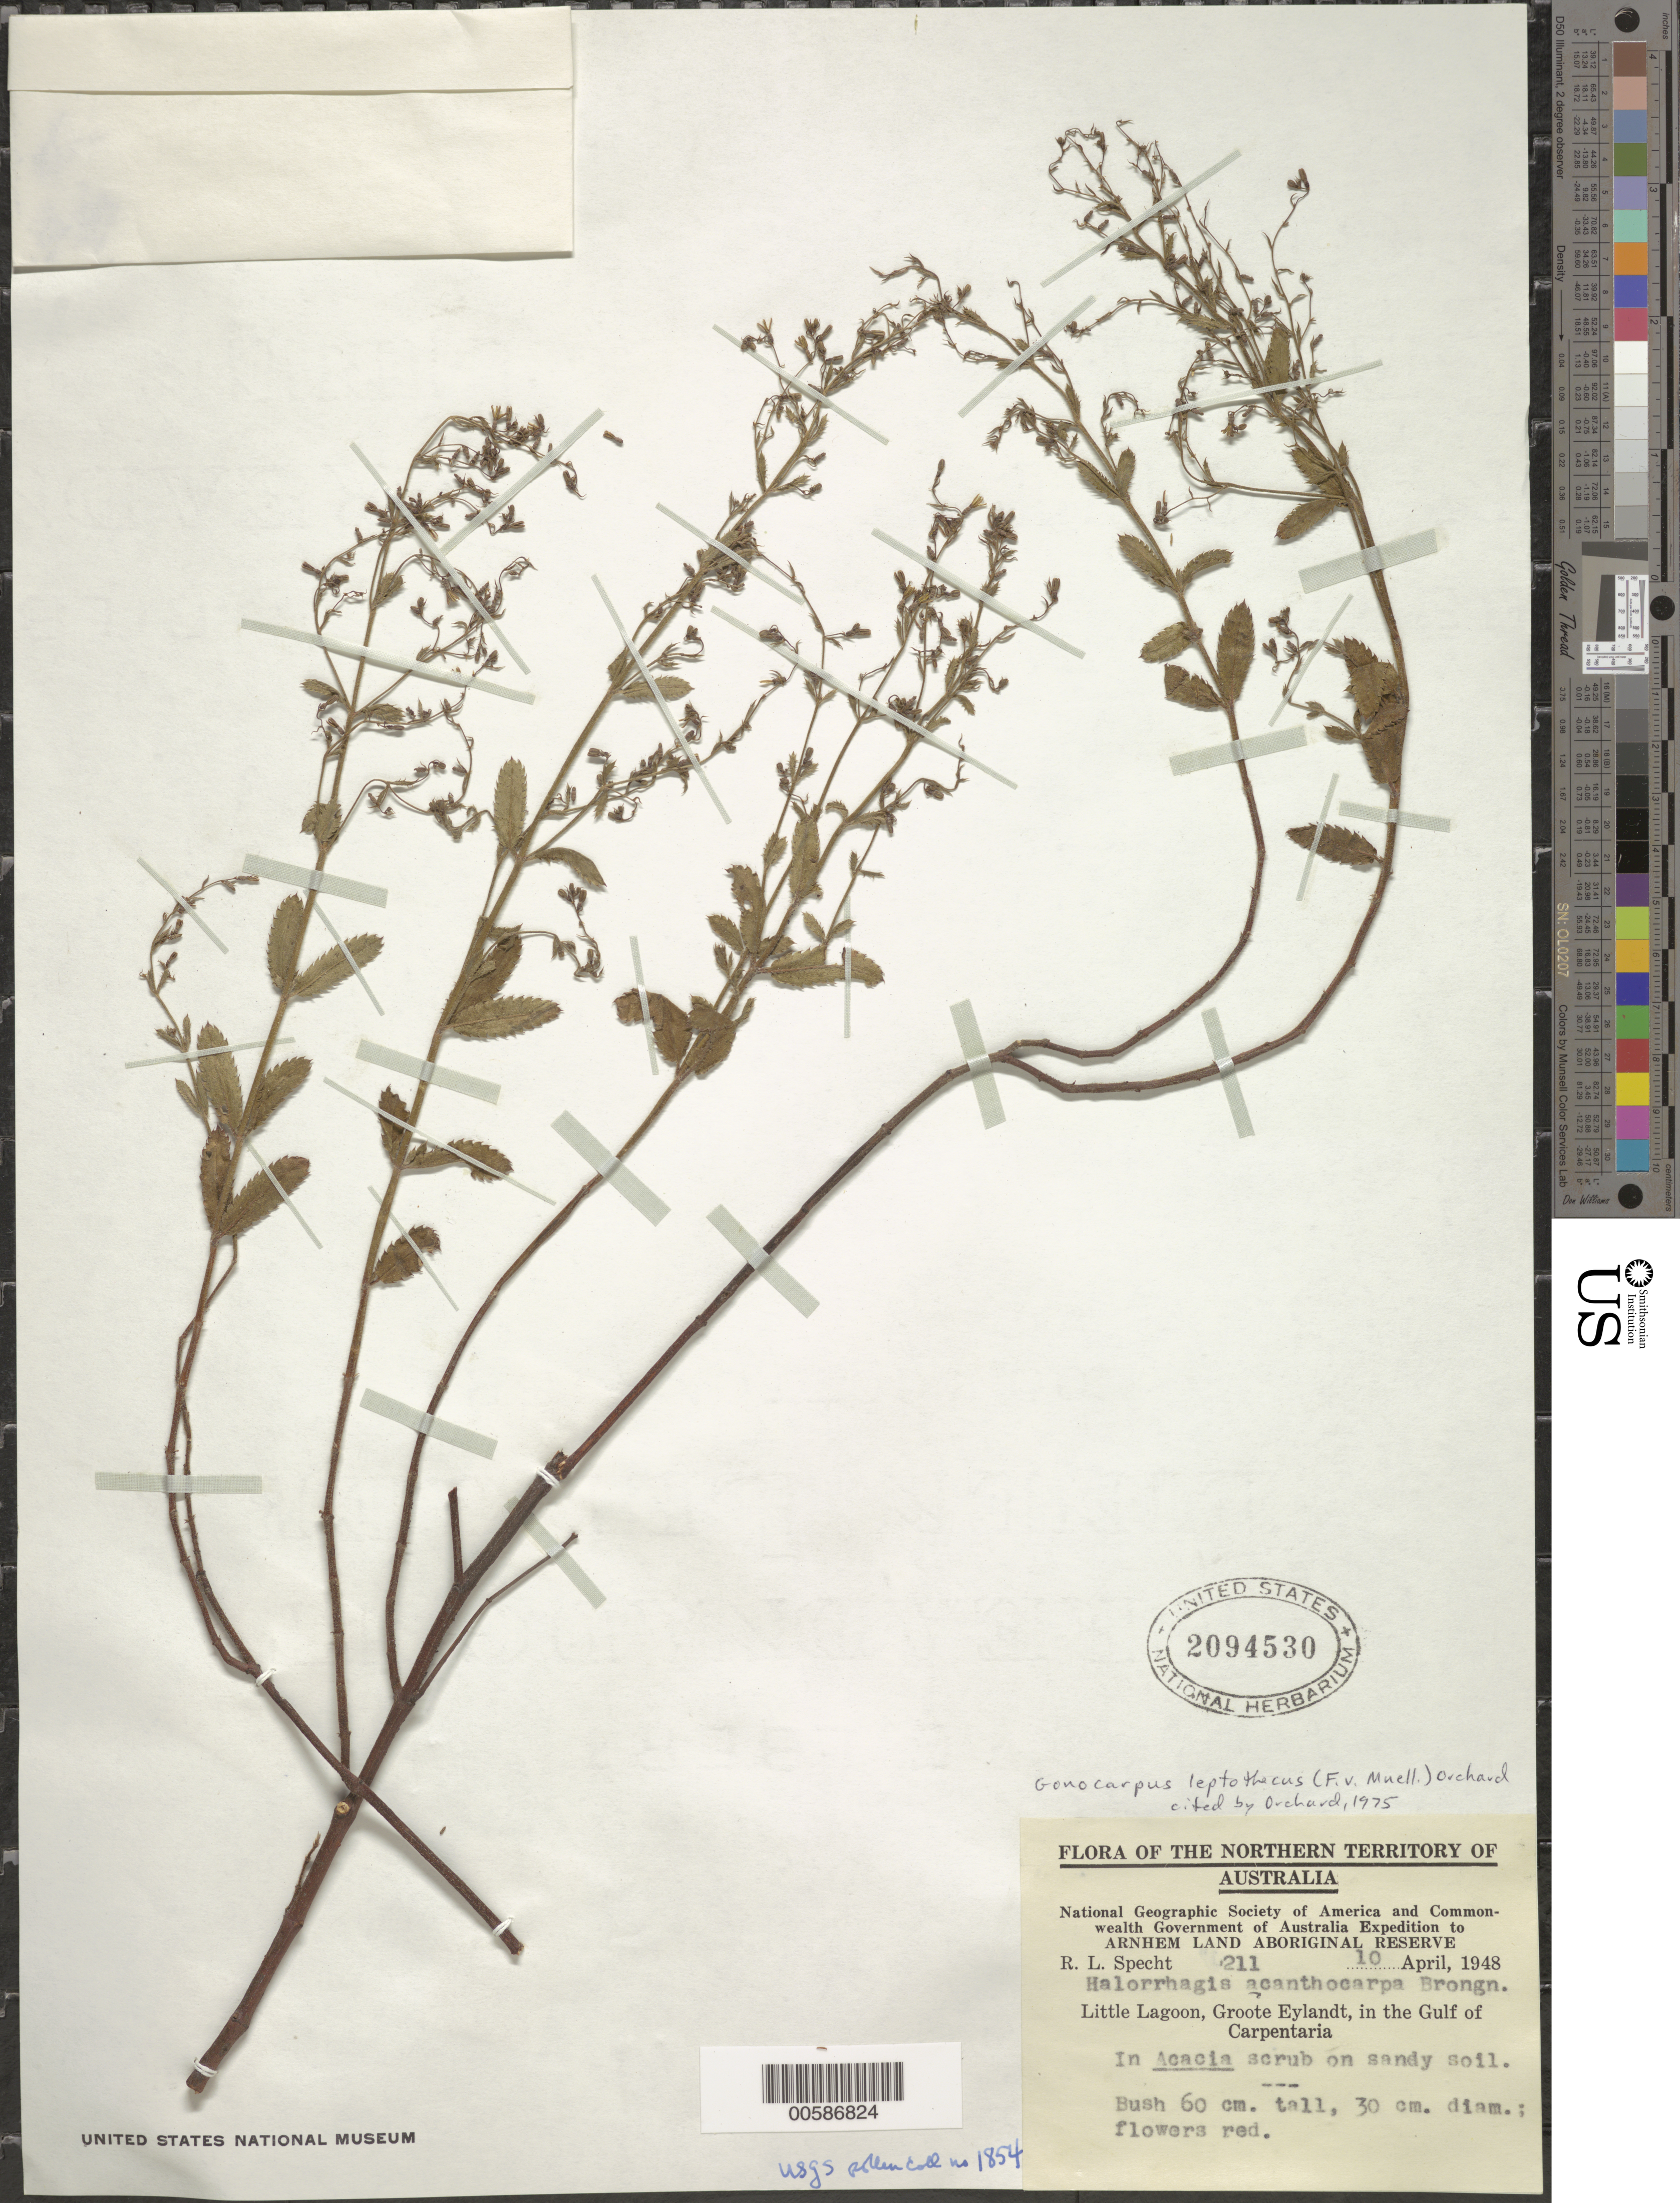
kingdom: Plantae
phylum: Tracheophyta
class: Magnoliopsida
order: Saxifragales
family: Haloragaceae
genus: Gonocarpus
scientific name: Gonocarpus leptothecus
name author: (F. Muell.) Orchard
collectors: R. L. Specht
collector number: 211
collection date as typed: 10 Apr 1948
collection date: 1948-04-10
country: Australia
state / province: Northern Territory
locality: Little Lagoon, Groote Eylandt, Gulf of Carpentaria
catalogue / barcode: US 2094530